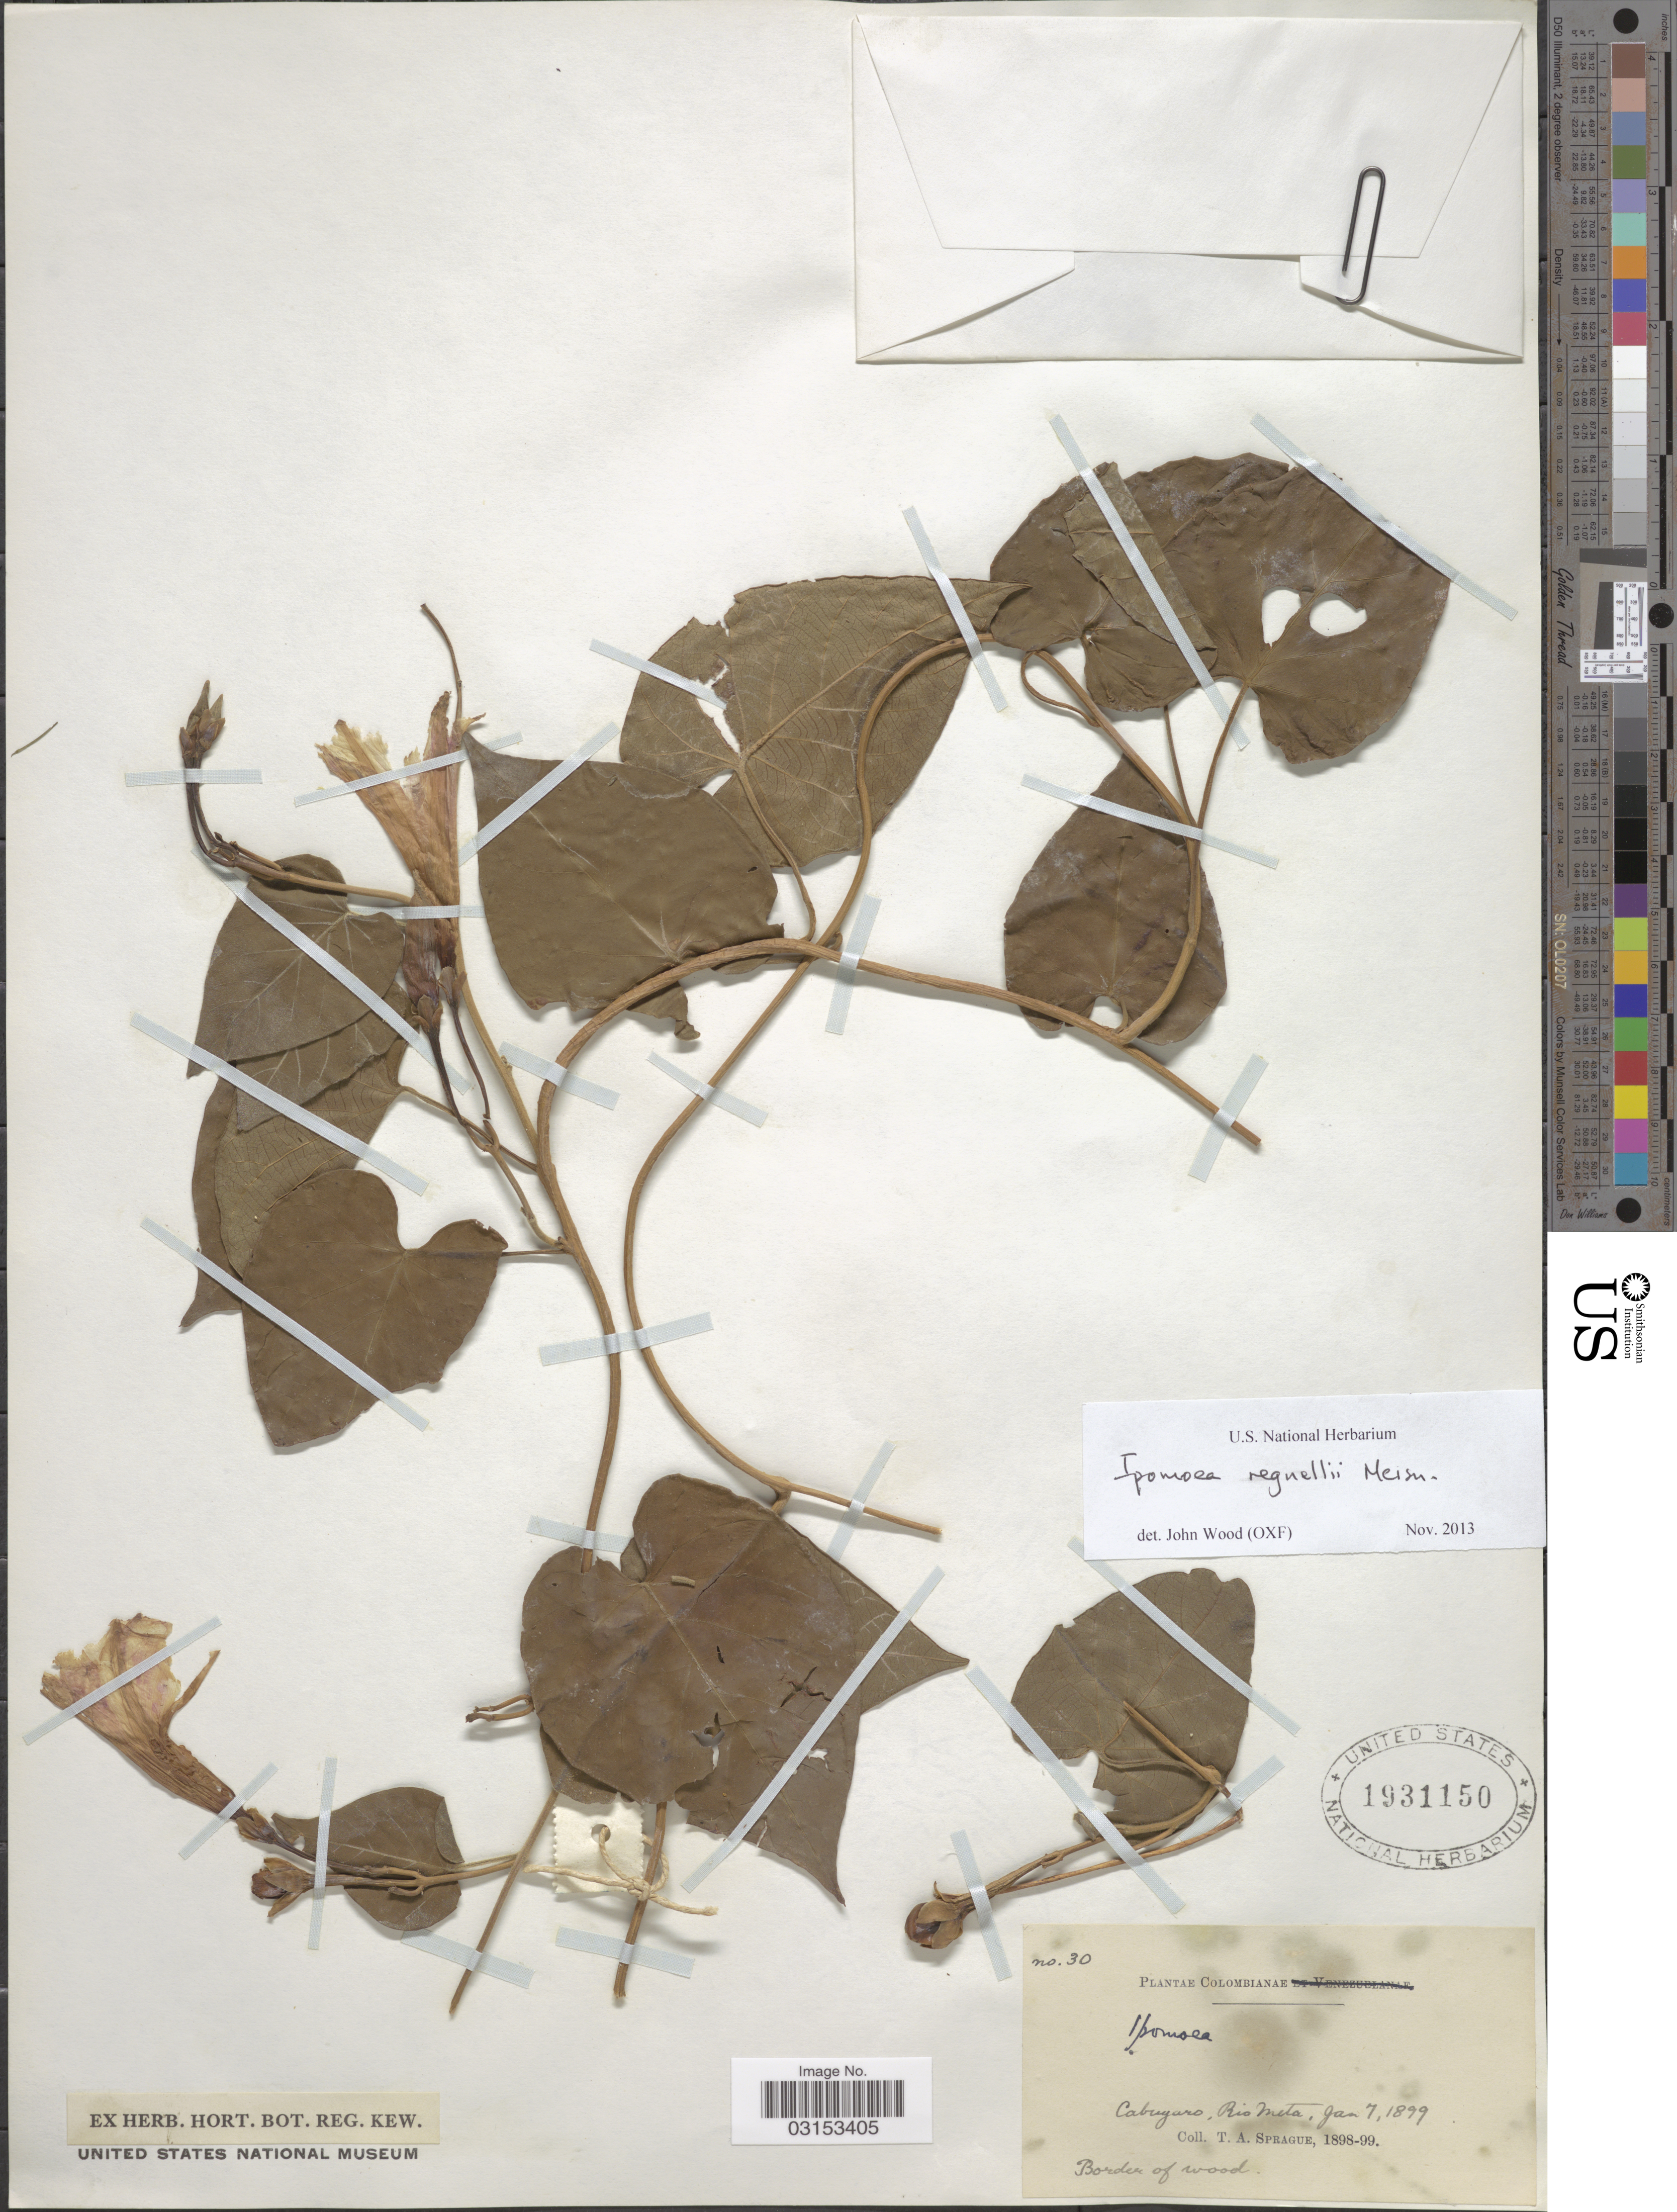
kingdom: Plantae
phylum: Tracheophyta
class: Magnoliopsida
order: Solanales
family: Convolvulaceae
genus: Ipomoea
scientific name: Ipomoea regnellii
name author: Meisn.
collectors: T. A. Sprague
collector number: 30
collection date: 1899-01-07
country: Colombia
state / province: Meta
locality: Cabuyaro, Rio Meta.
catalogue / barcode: US 1931150